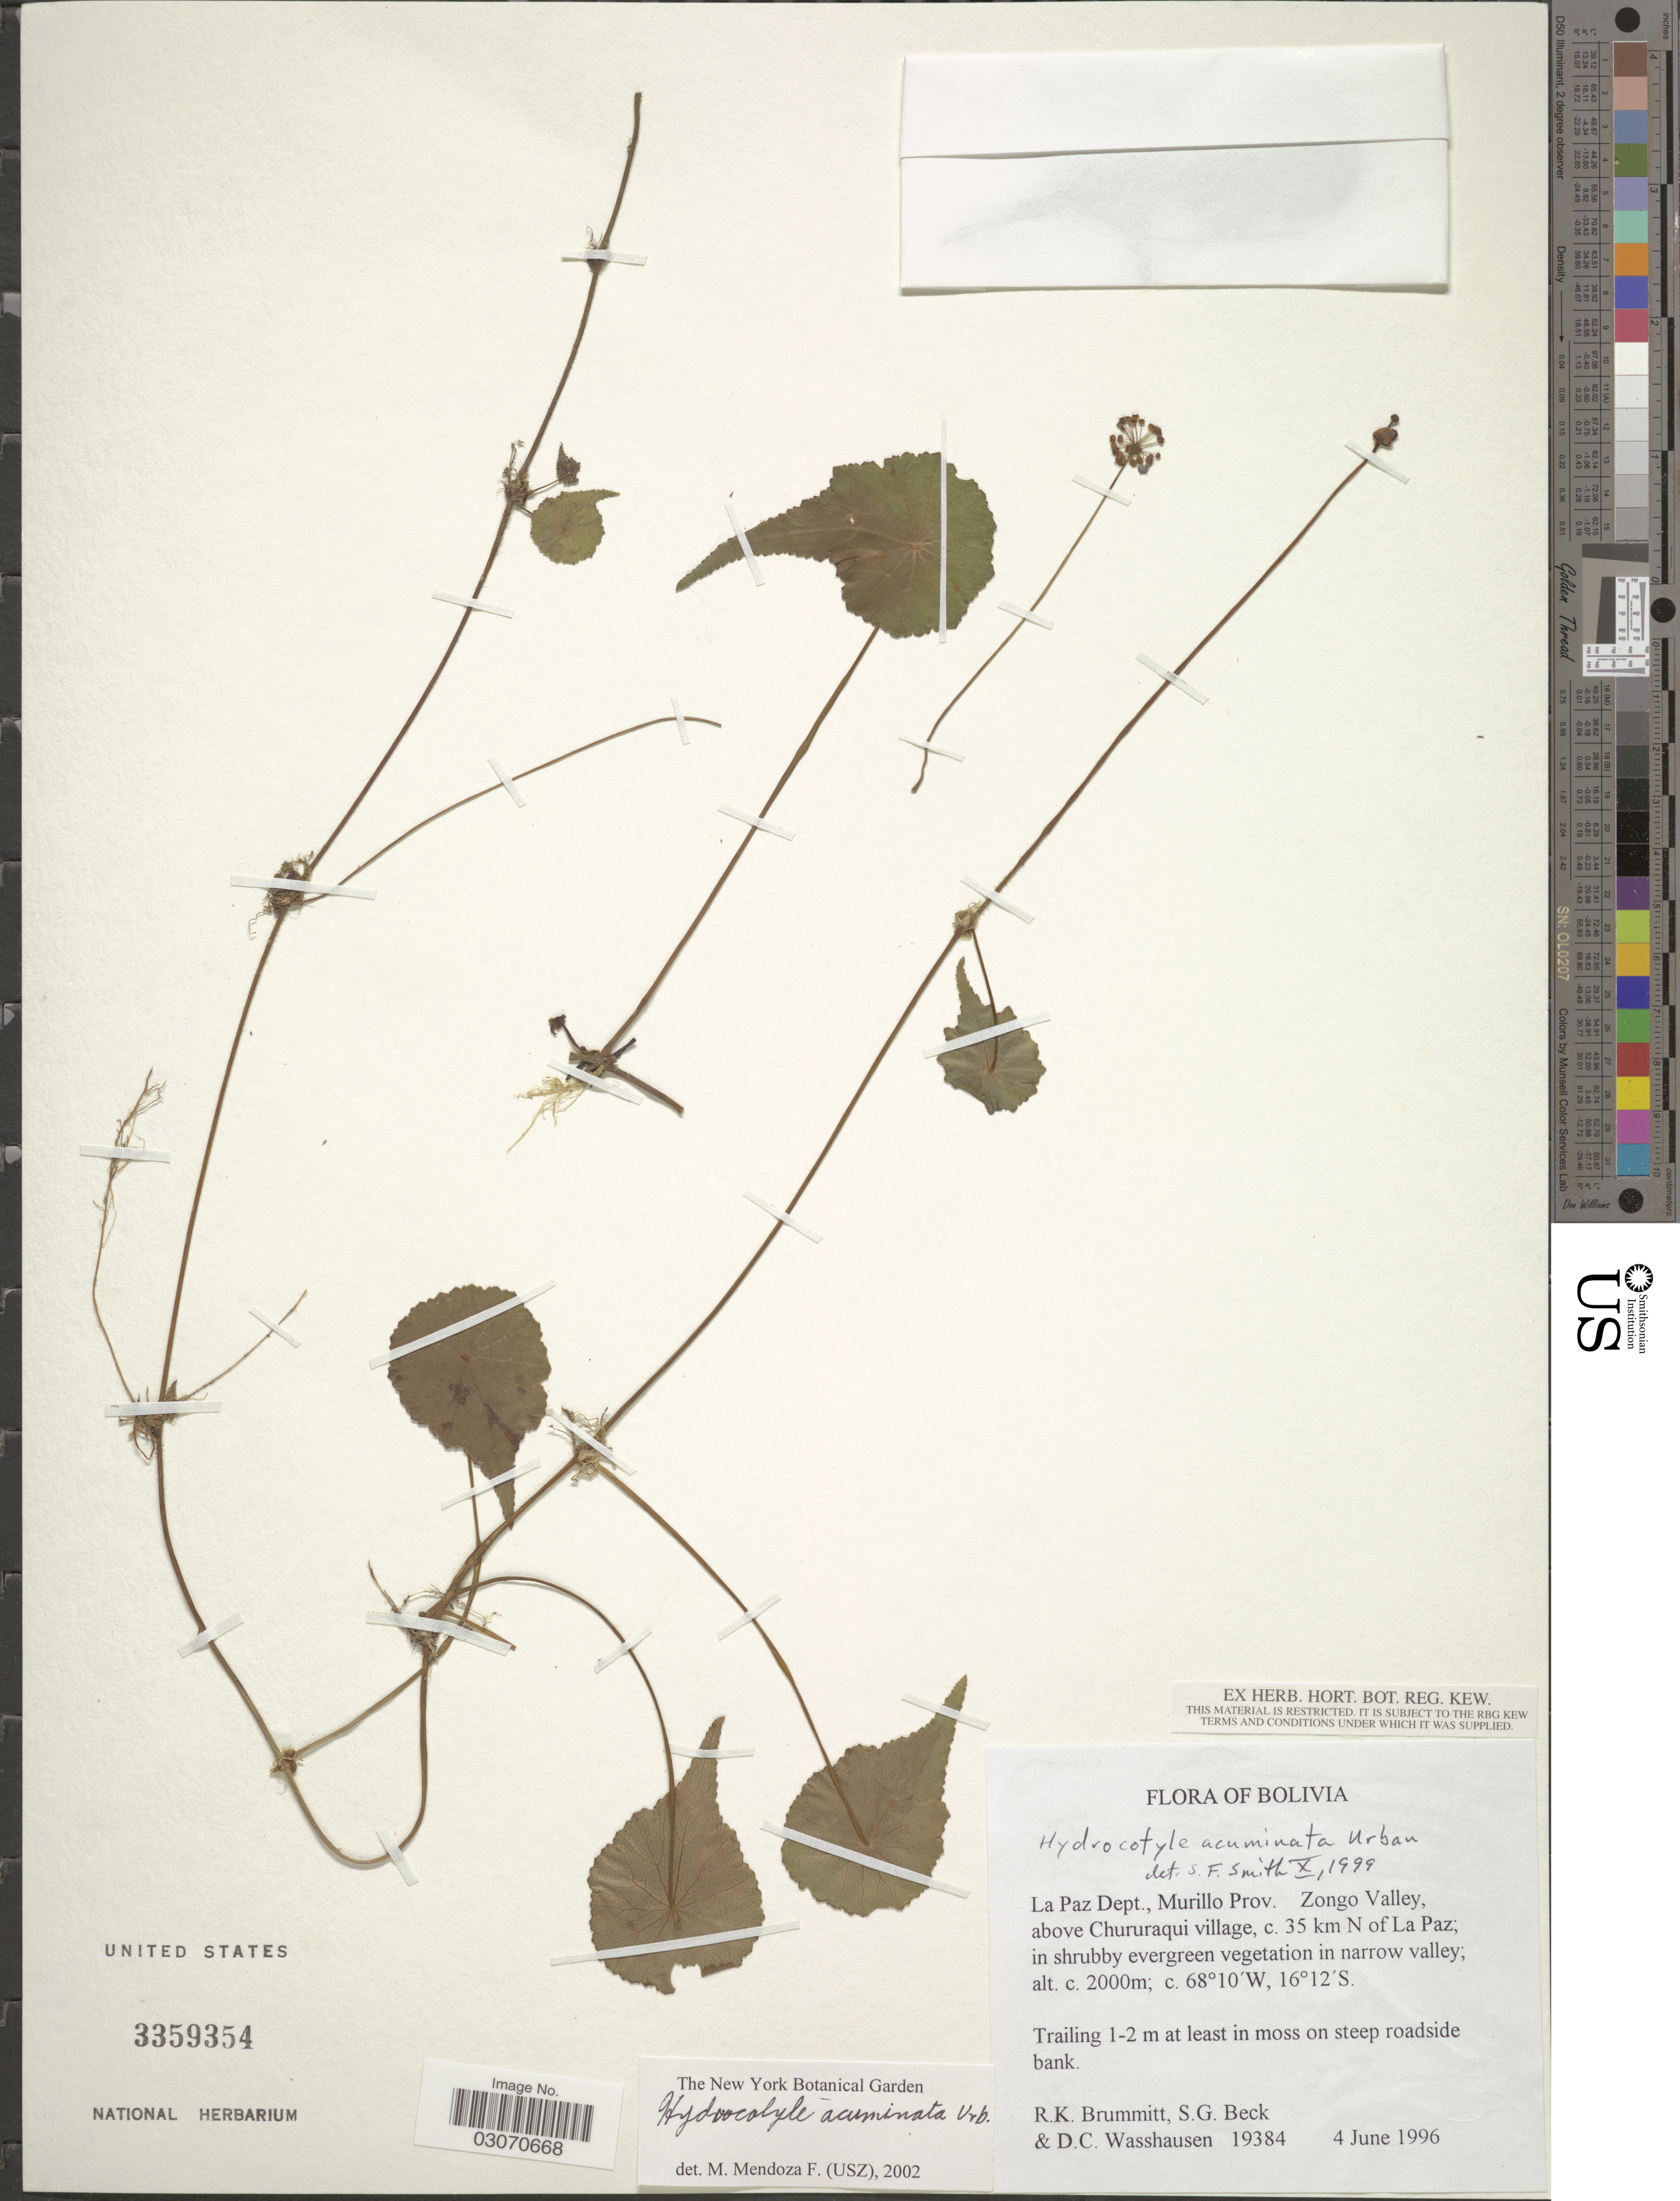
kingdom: Plantae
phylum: Tracheophyta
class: Magnoliopsida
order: Apiales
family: Araliaceae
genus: Hydrocotyle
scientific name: Hydrocotyle eccentrica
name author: Britton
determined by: Mendoza, M.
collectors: R. K. Brummitt, S. G. Beck & D. C. Wasshausen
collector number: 19384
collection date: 1996-06-04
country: Bolivia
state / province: La Paz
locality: La Paz Dept., Murillo Prov. Zongo Valley above Chururaqui village, c. 35 km N of La Paz.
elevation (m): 2000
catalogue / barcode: US 3359354